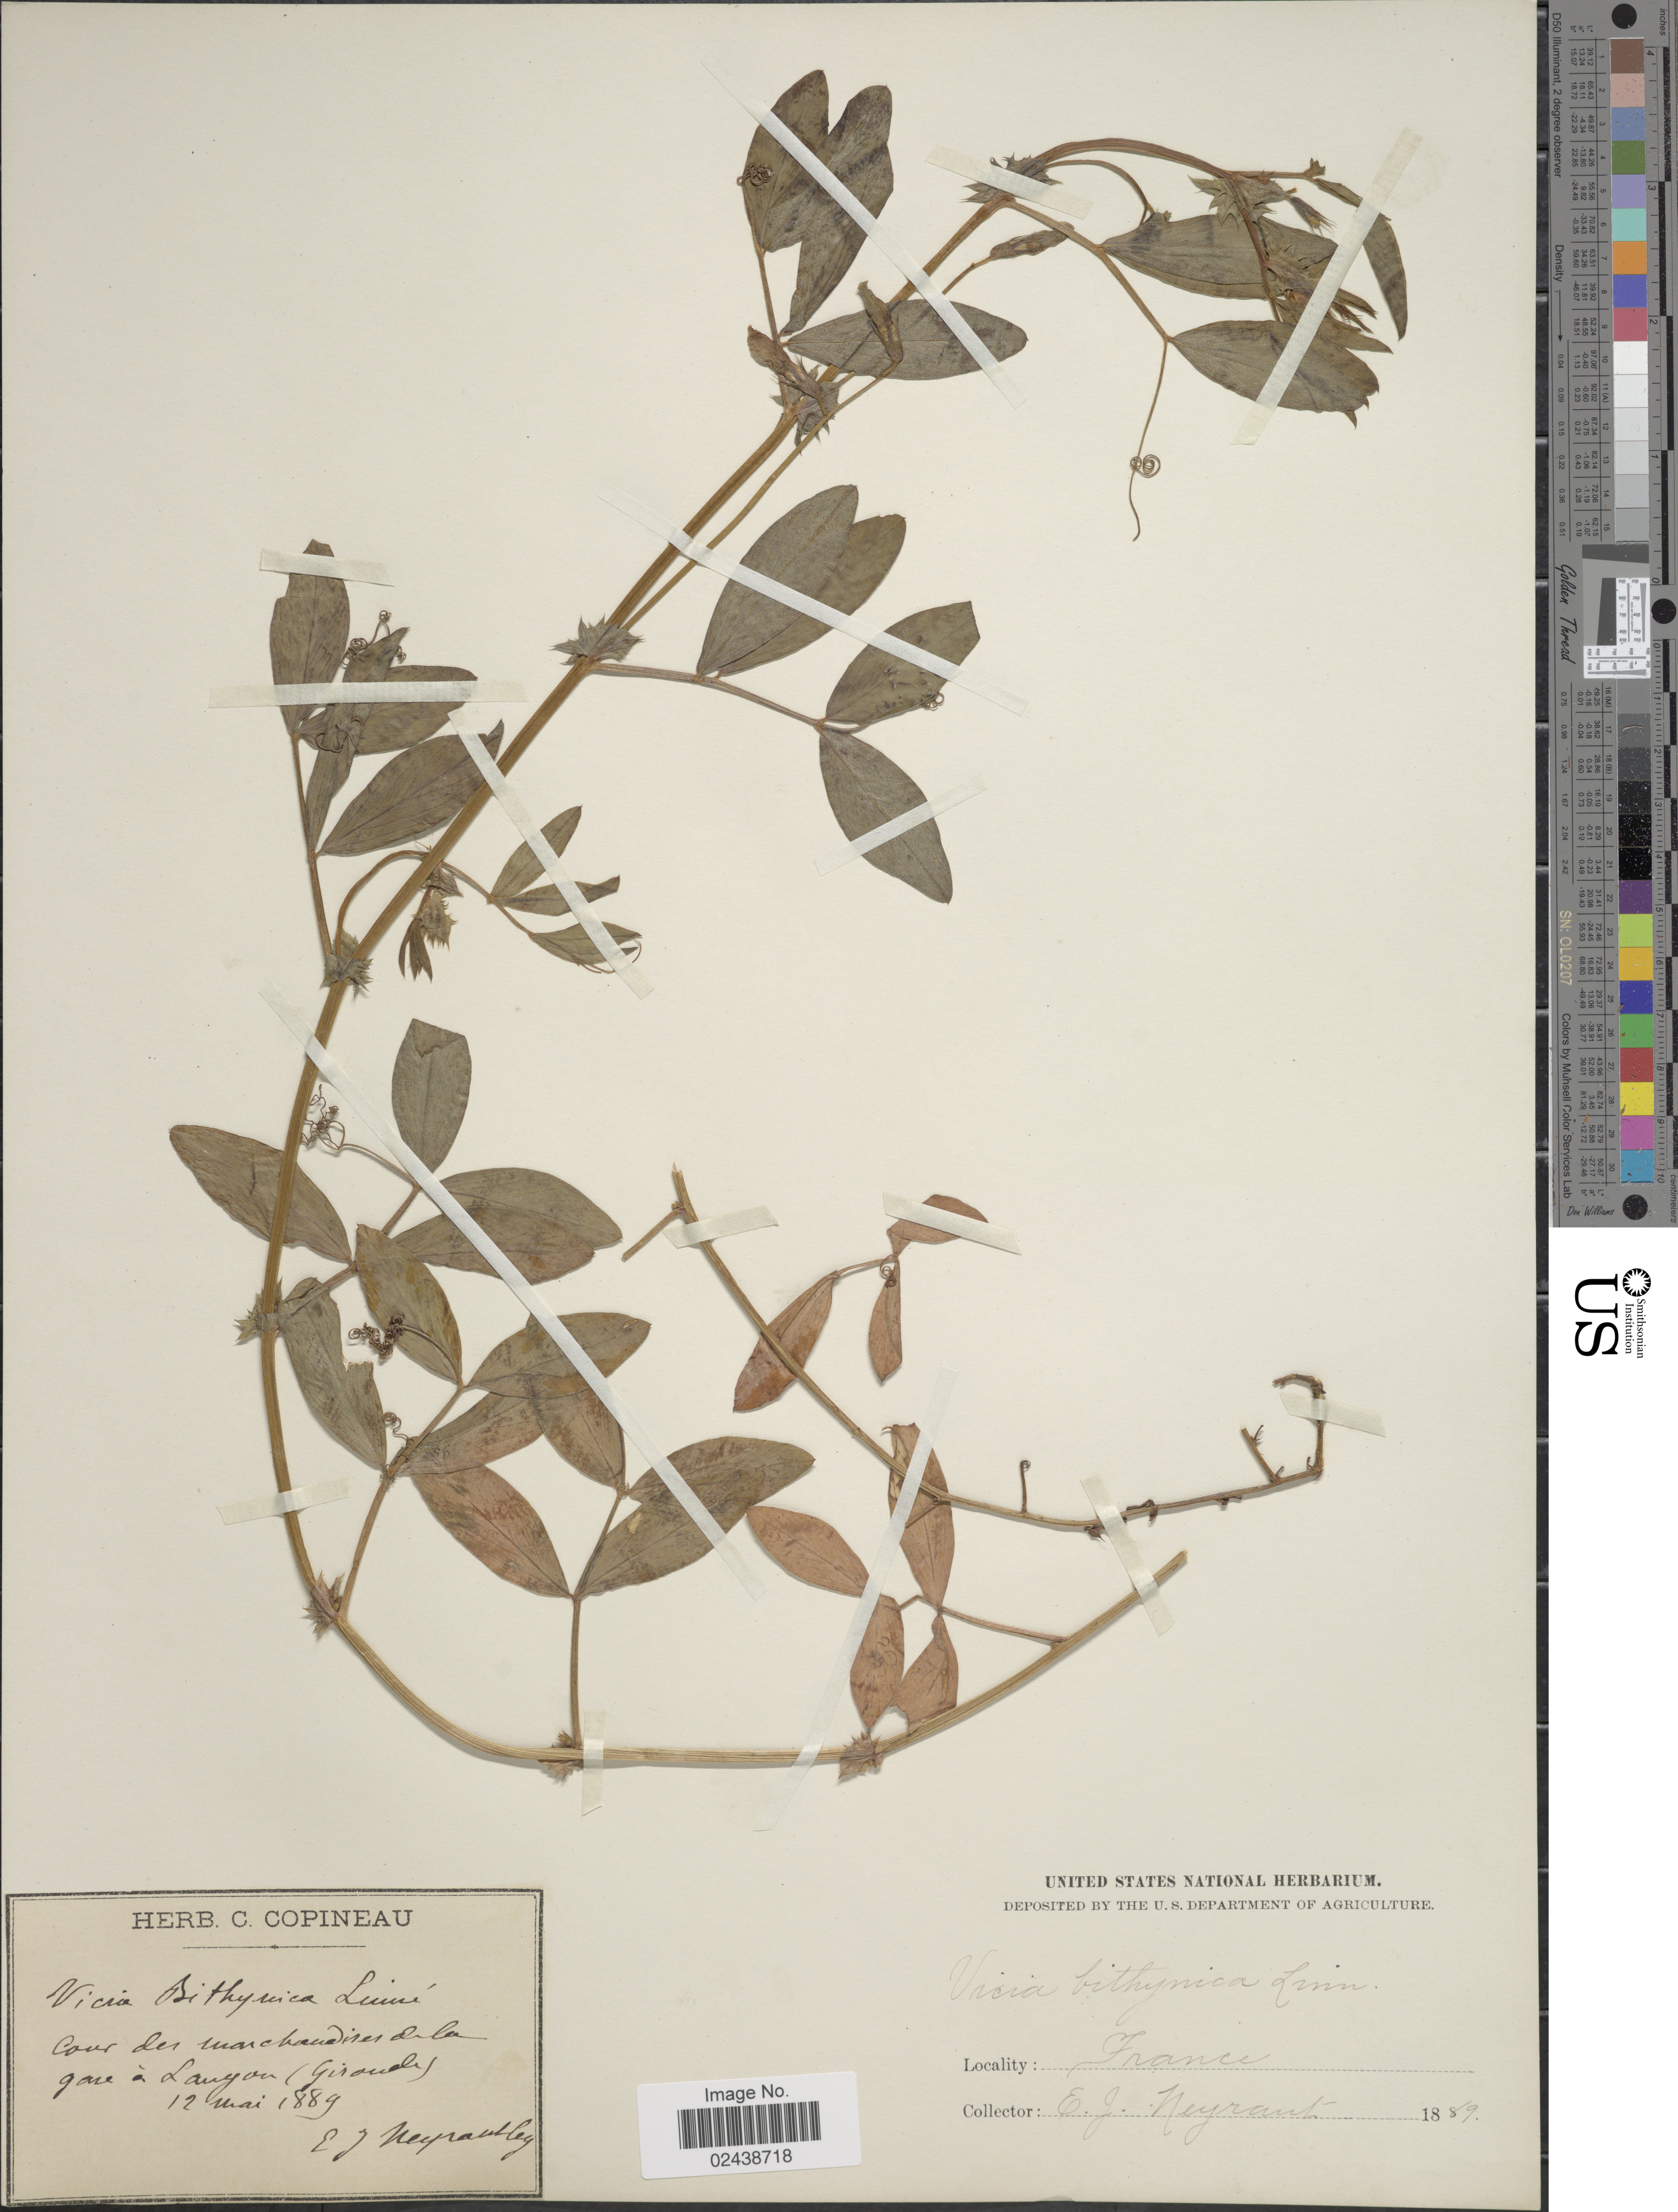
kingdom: Plantae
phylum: Tracheophyta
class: Magnoliopsida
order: Fabales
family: Fabaceae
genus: Vicia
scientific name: Vicia bithynica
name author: (L.) L.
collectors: E. Neyraut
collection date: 1889-05-12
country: France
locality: Cour des marchandises de la gare a Langon (Girande) [interpreted]